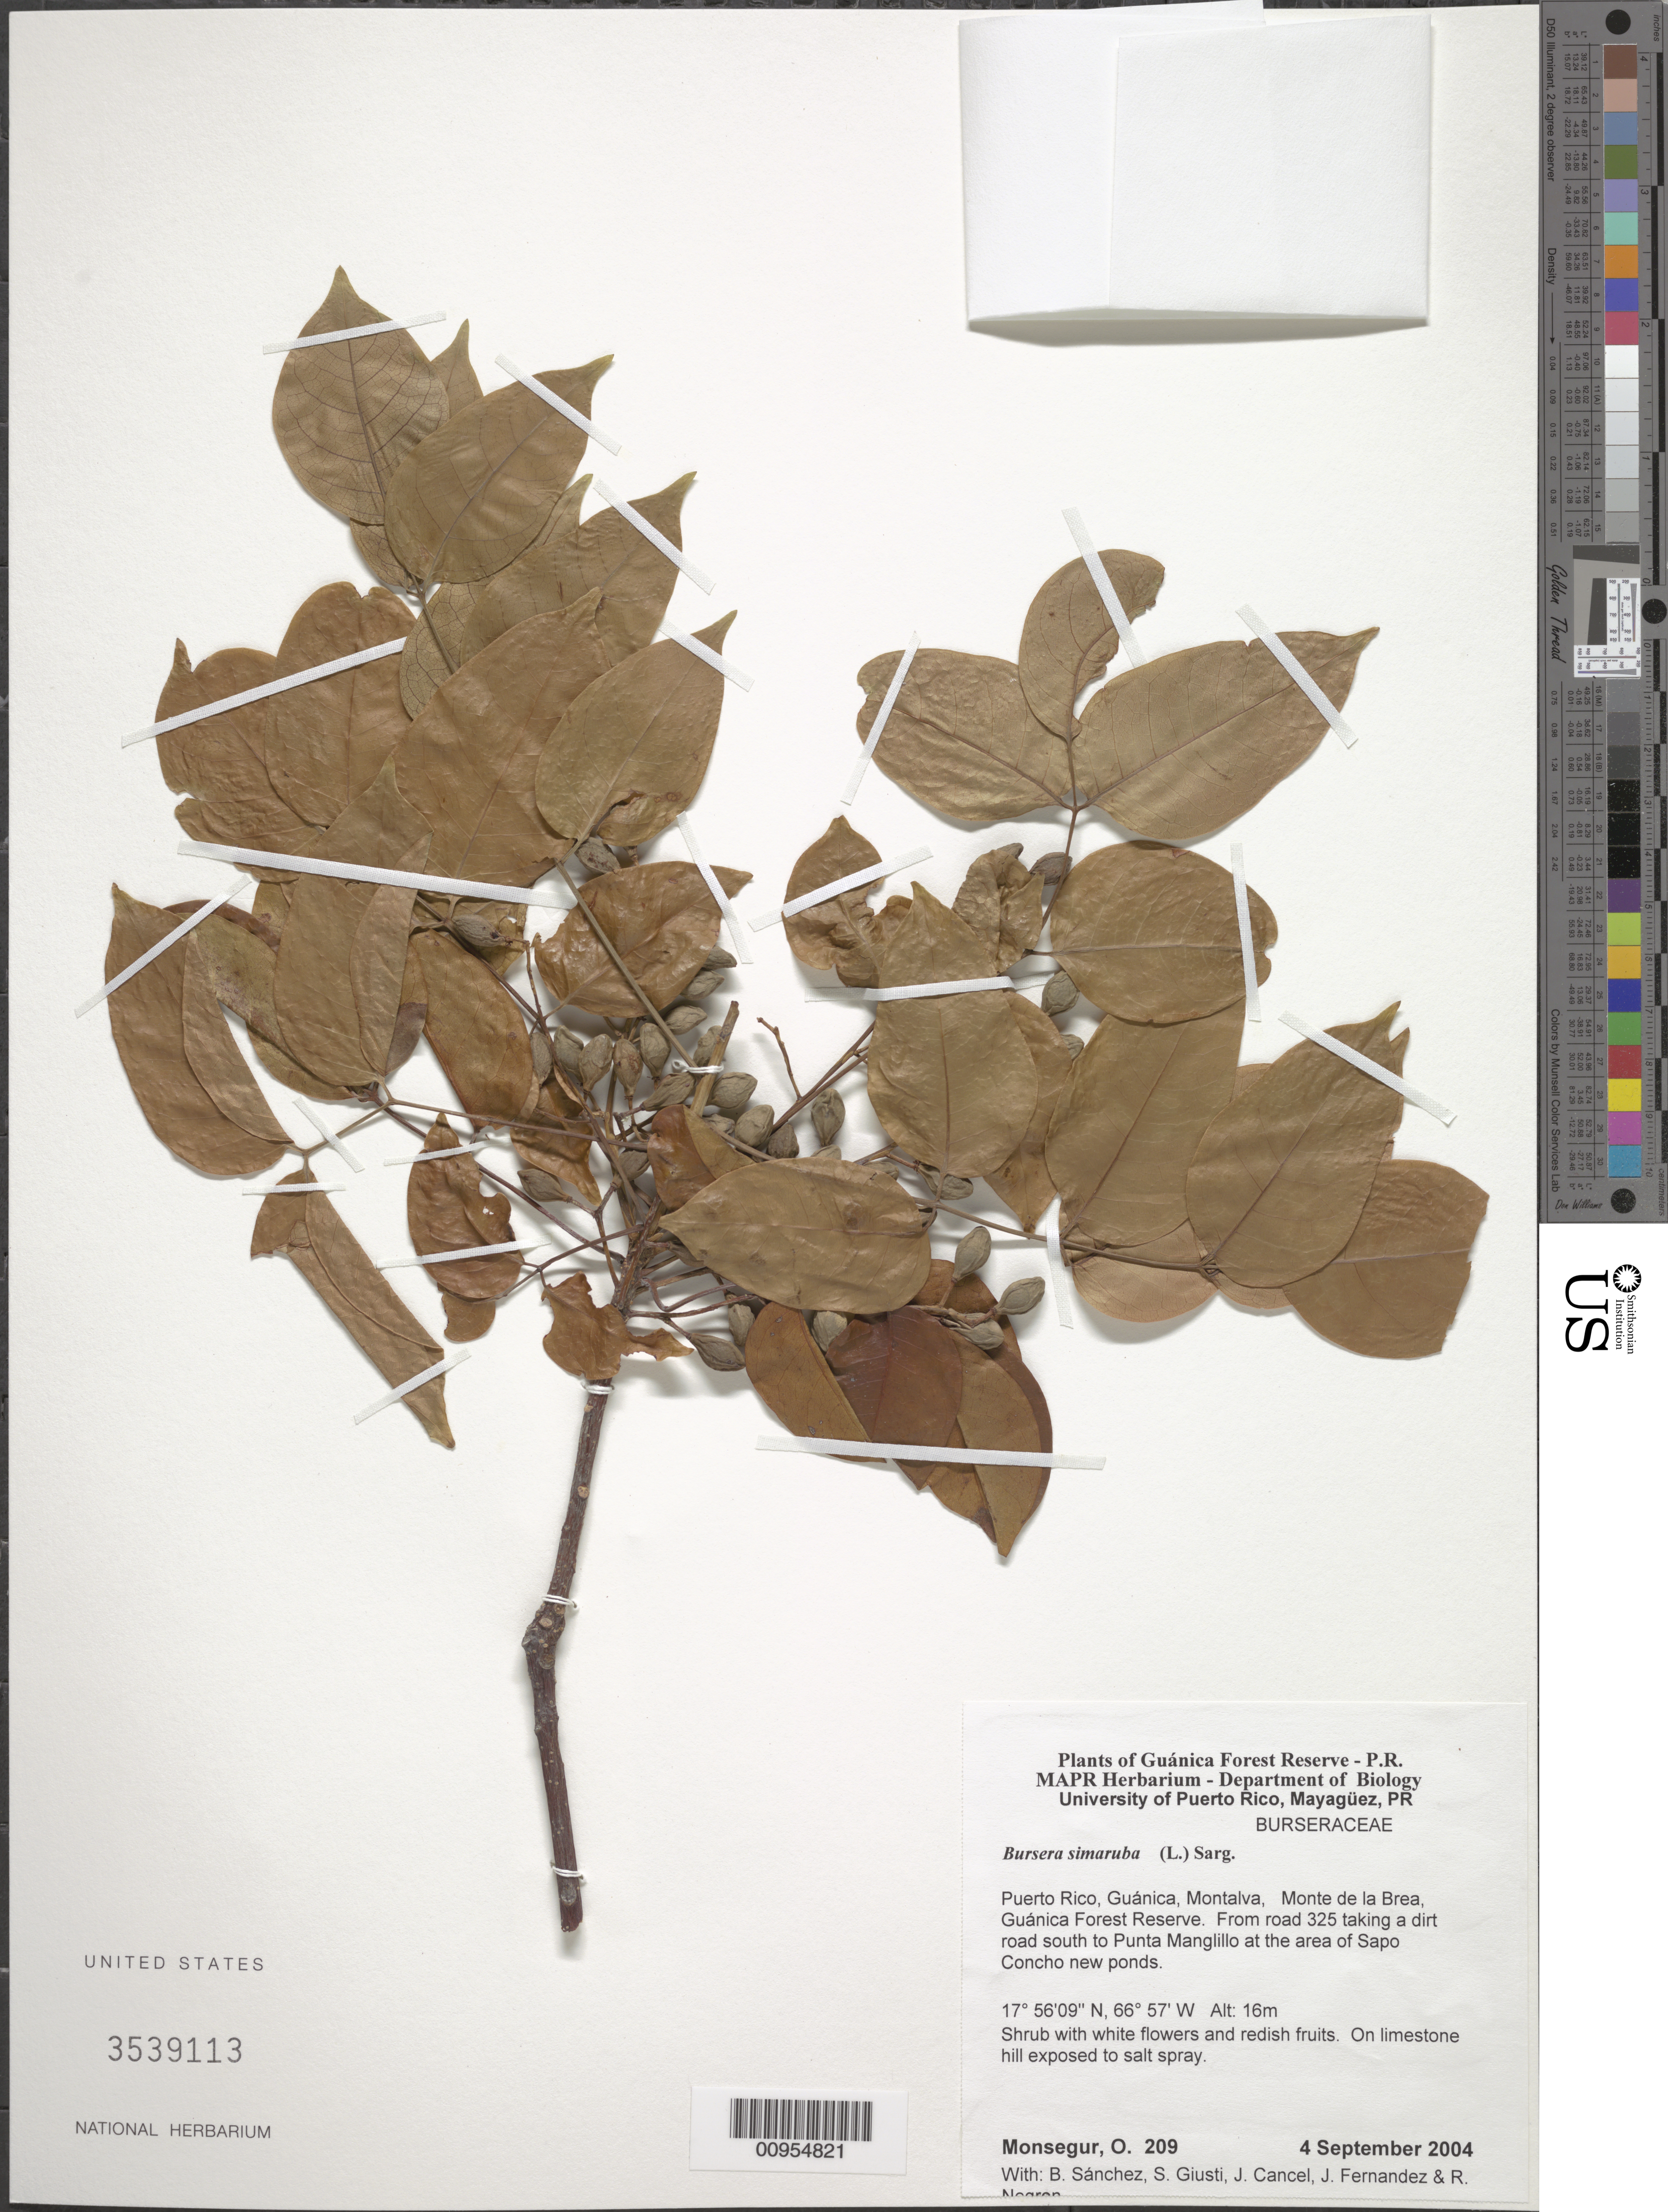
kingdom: Plantae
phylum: Tracheophyta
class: Magnoliopsida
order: Sapindales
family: Burseraceae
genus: Bursera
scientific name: Bursera simaruba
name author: (L.) Sarg.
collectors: O. Monsegur, B. Sánchez, S. Giusti, J. Cancel, J. Fernández & R. Negrón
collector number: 209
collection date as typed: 04 Sep 2004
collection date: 2004-09-04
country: Puerto Rico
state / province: Guánica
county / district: Montalva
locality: Guánica Forest Reserve. Monte de la Brea, from road 325 taking a dirt road south to Punta Manglillo at the area of Sapo Concho new ponds.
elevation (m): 16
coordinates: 17.56087, 66.57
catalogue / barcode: US 3539113